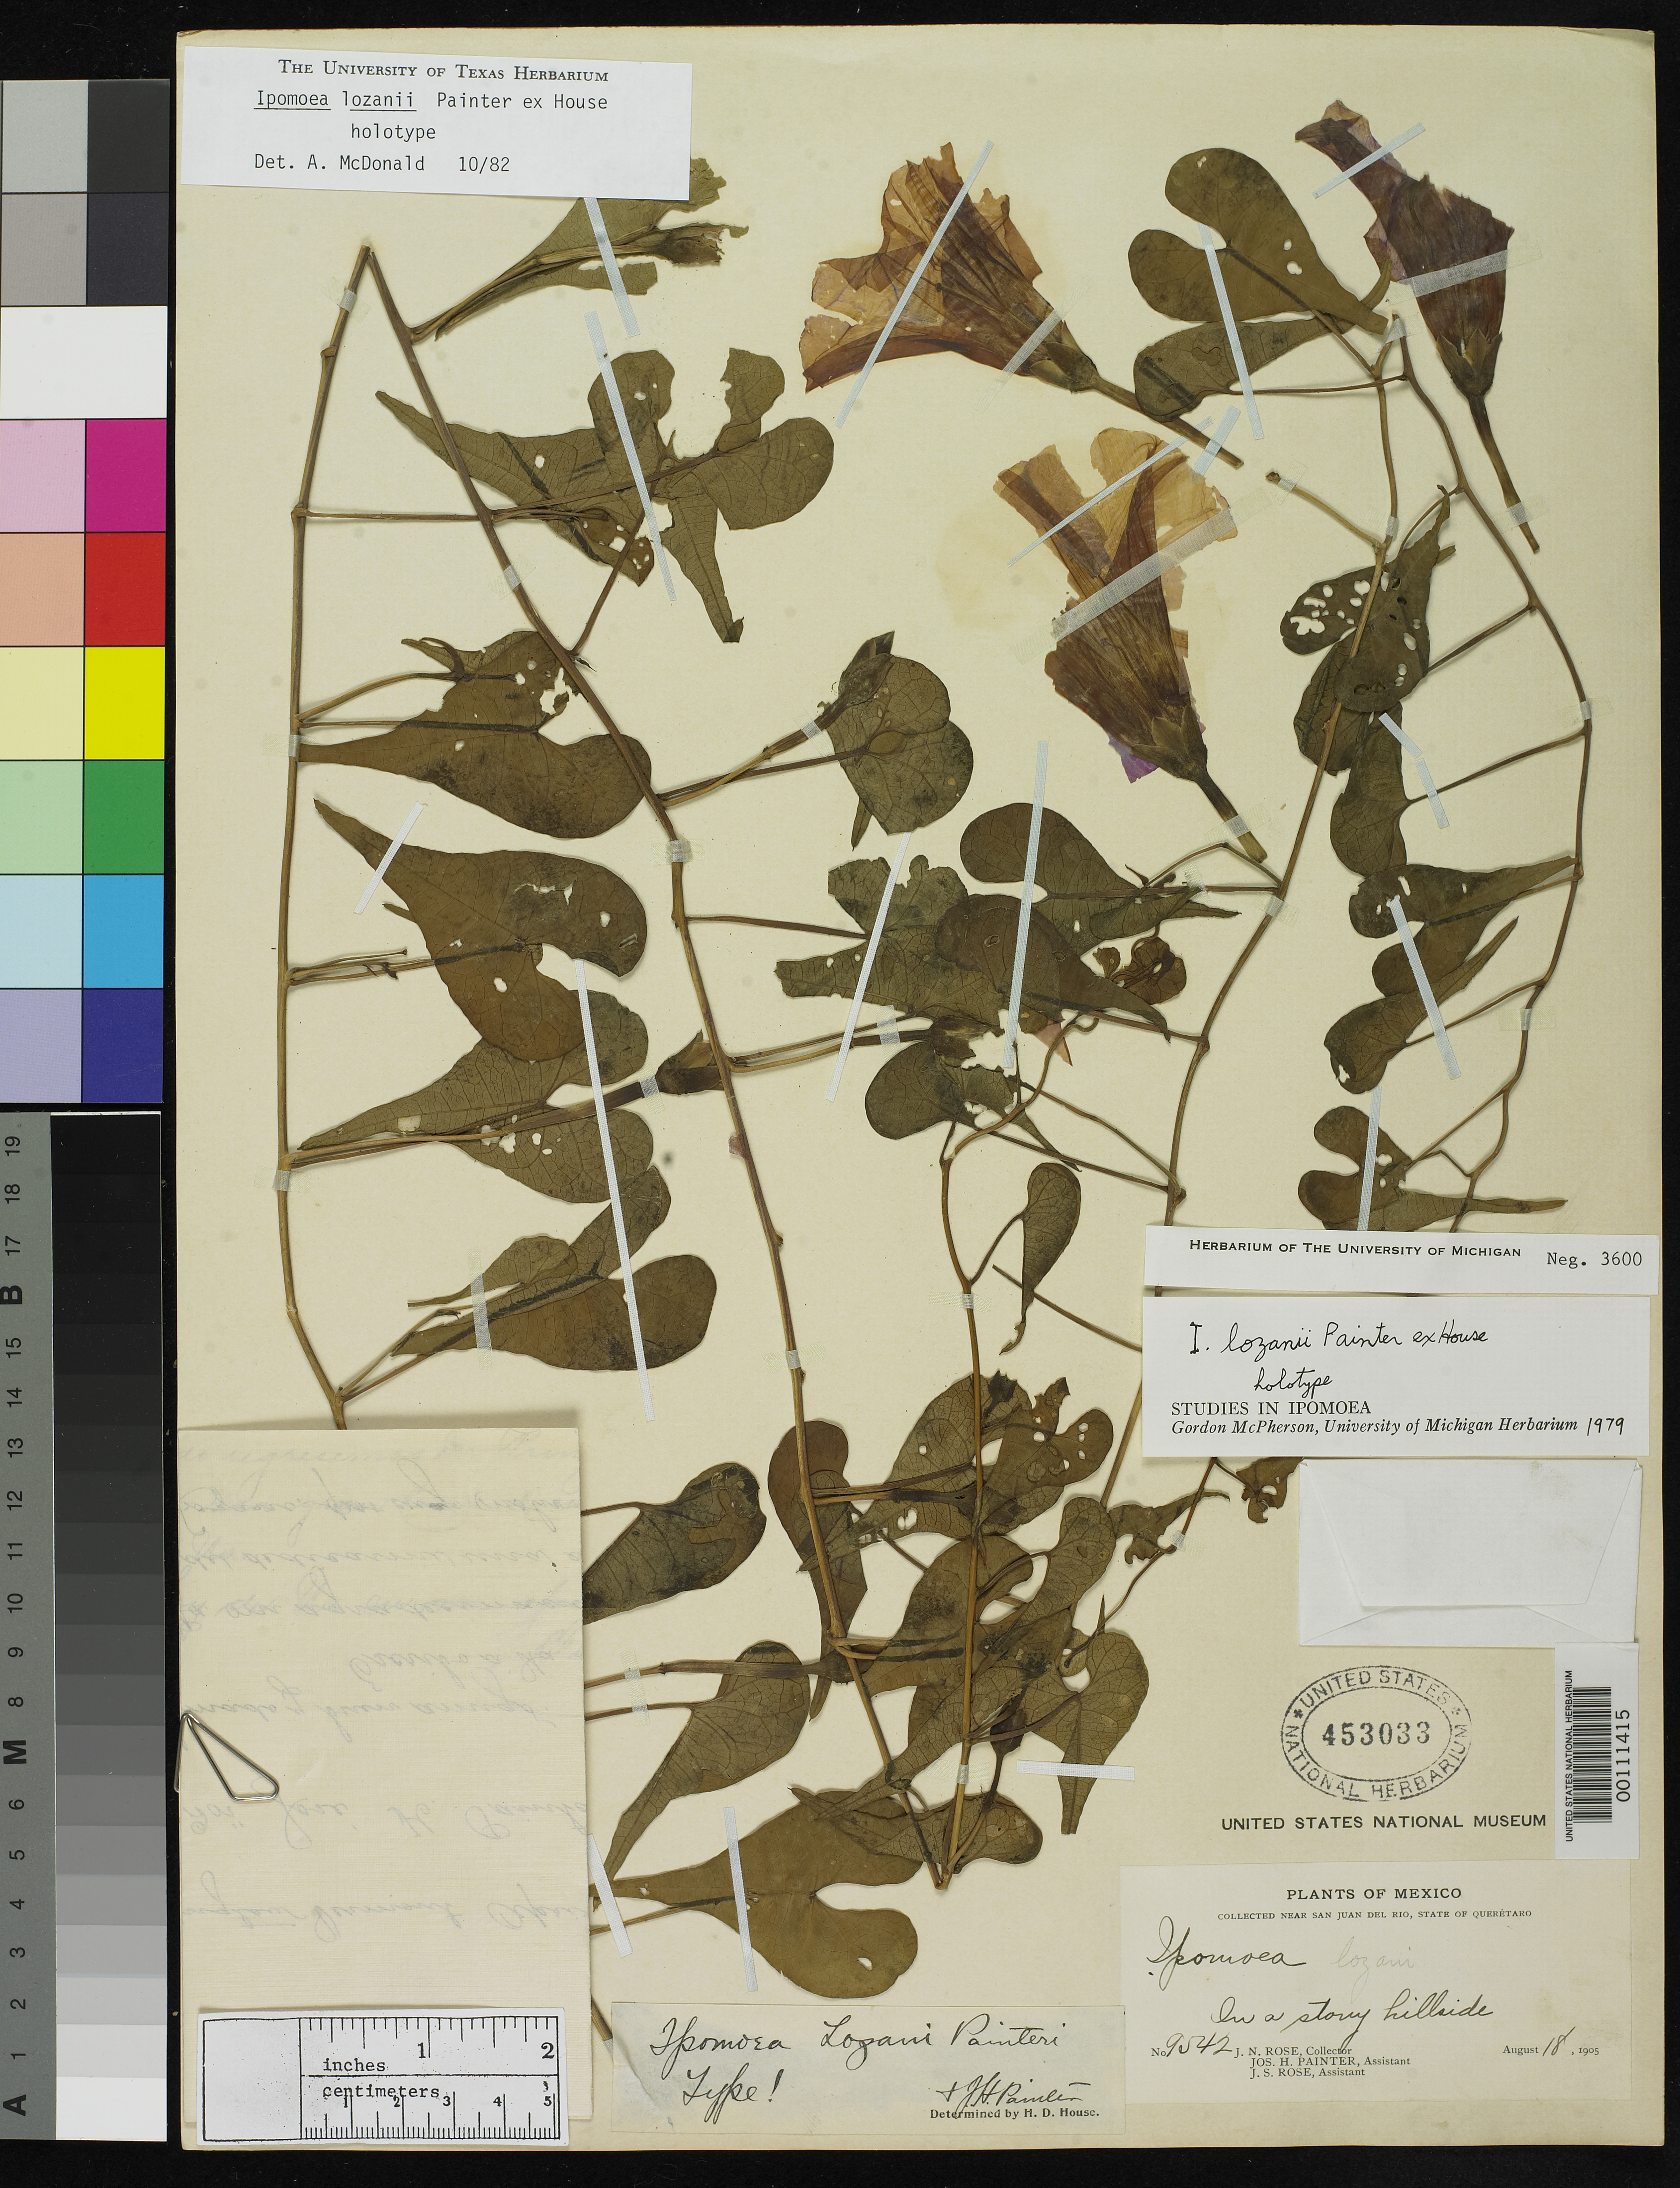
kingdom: Plantae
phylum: Tracheophyta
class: Magnoliopsida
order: Solanales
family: Convolvulaceae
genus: Ipomoea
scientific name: Ipomoea lozani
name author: J.H. Painter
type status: Holotype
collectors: J. N. Rose & J. H. Painter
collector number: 9542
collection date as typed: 18 Aug 1905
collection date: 1905-08-18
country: Mexico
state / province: Querétaro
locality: Near San Juan del Rio.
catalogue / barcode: US 453033